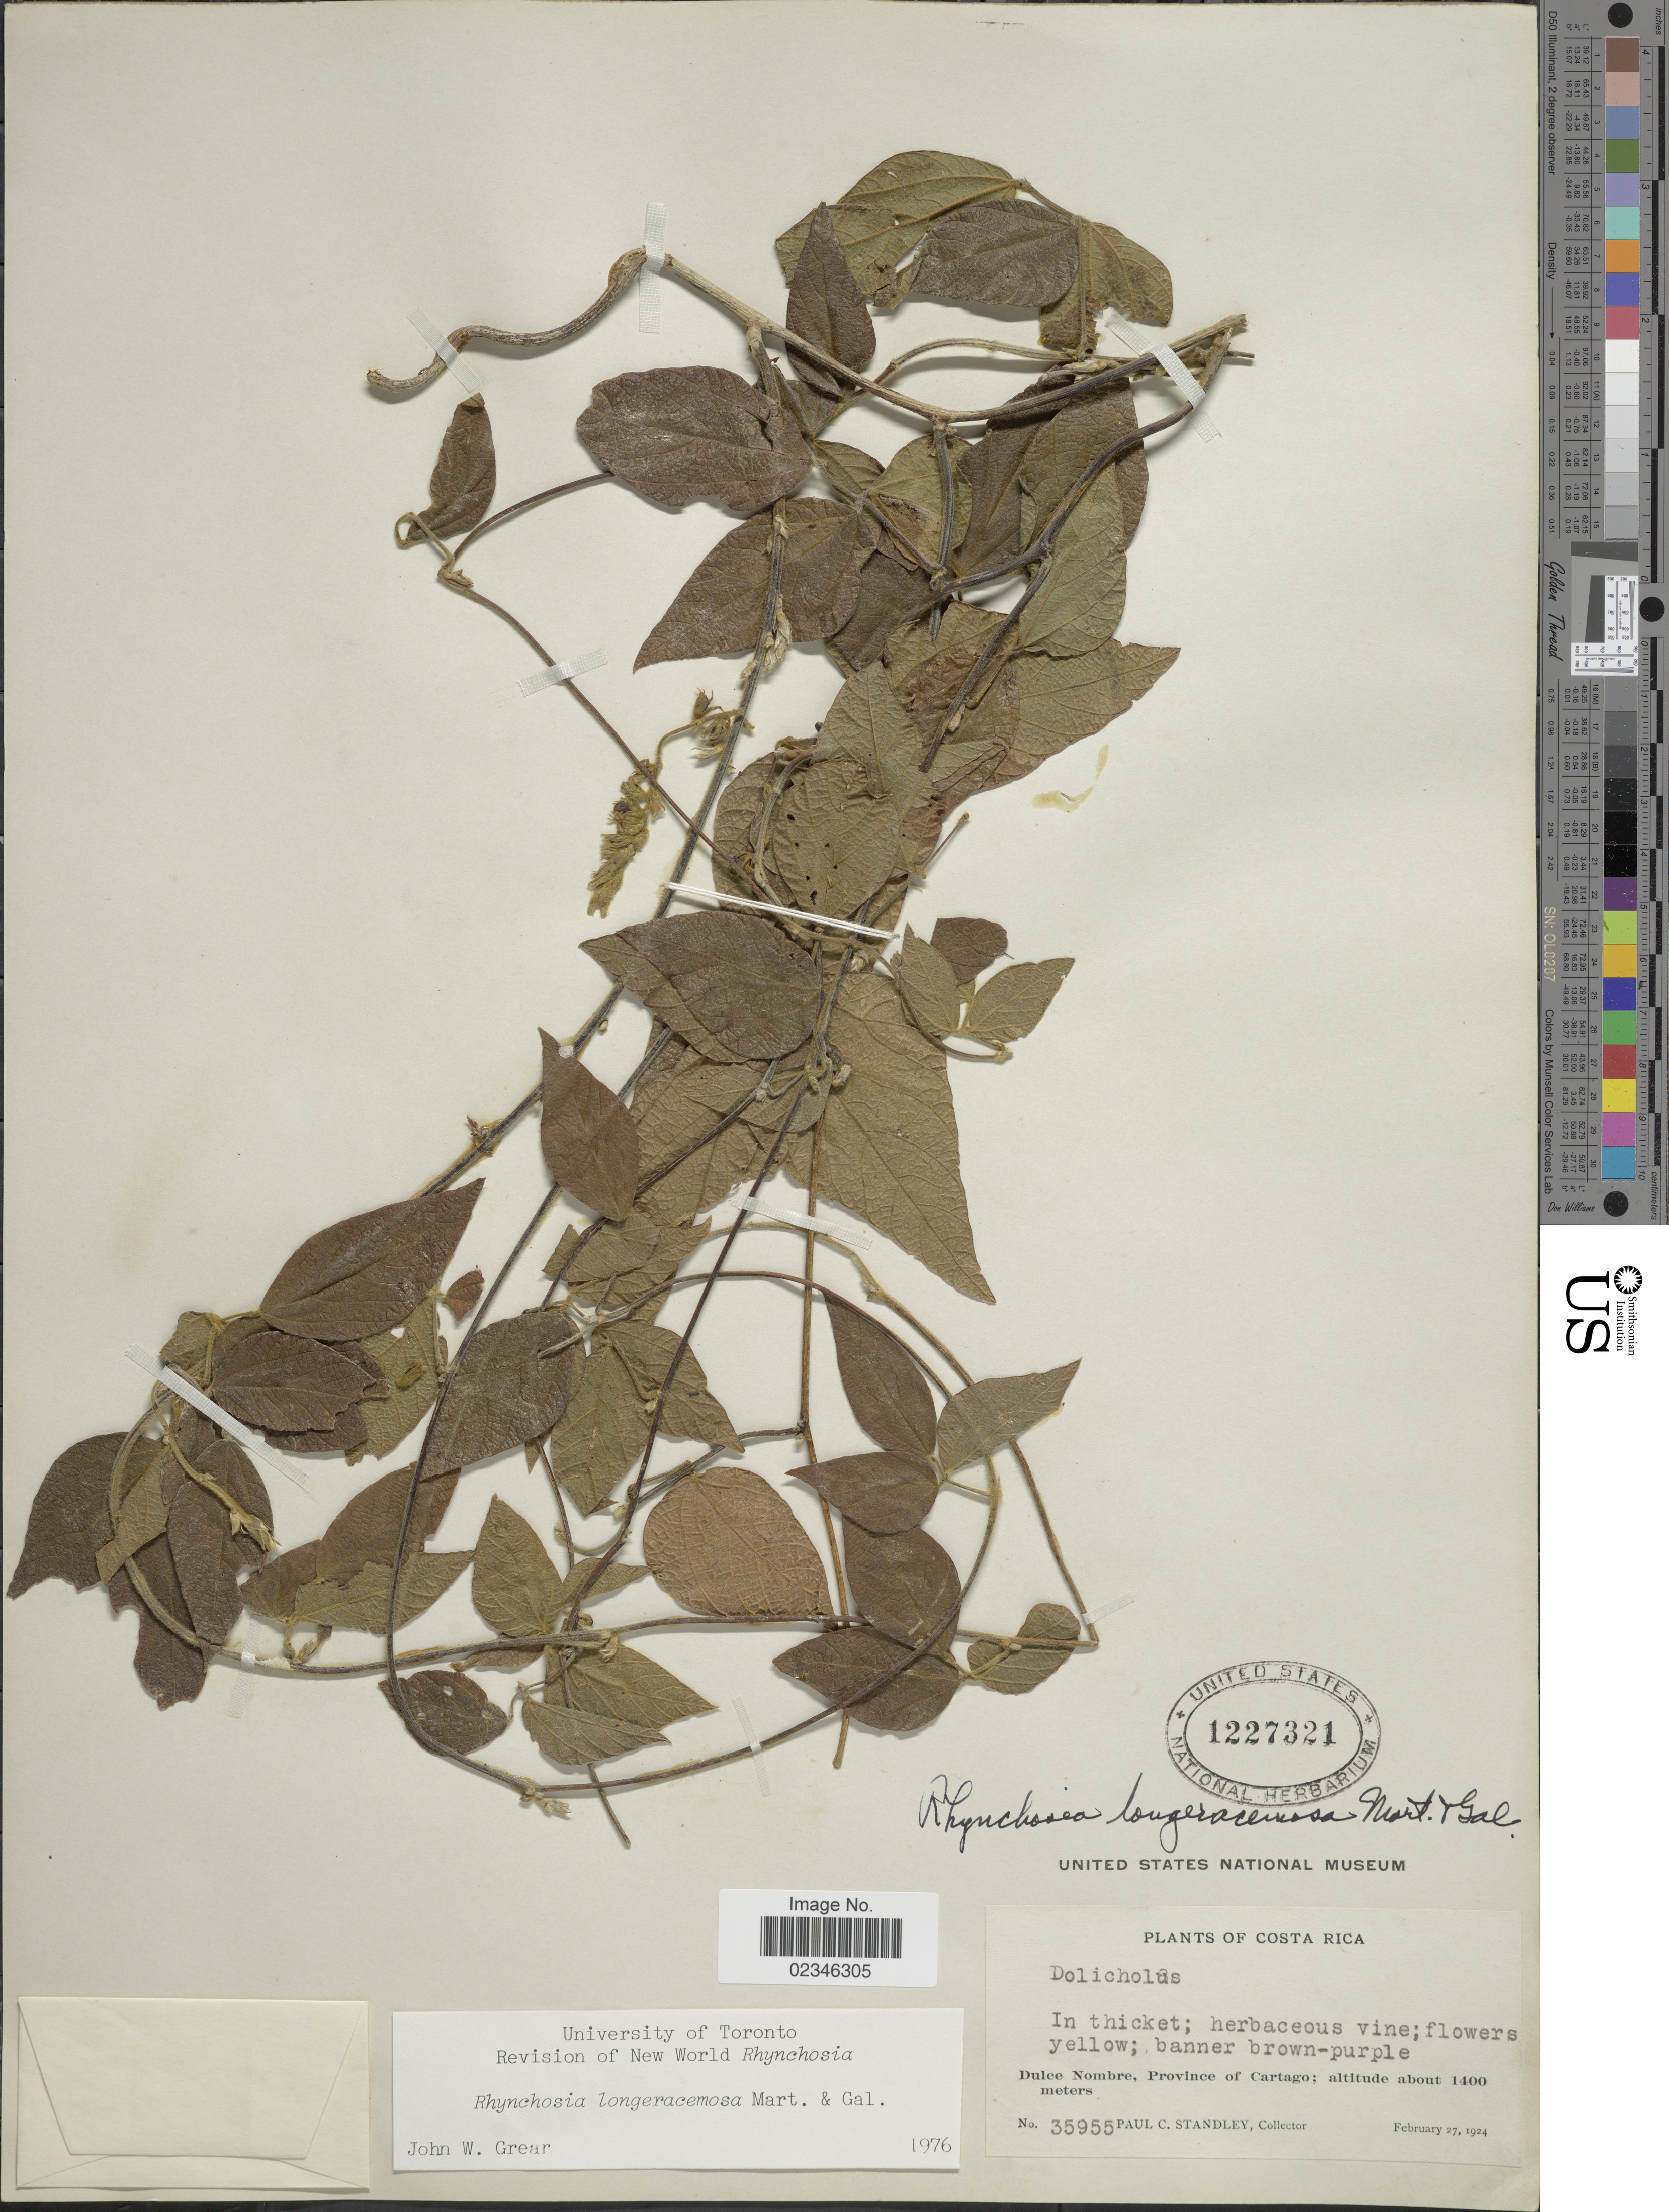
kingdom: Plantae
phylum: Tracheophyta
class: Magnoliopsida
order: Fabales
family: Fabaceae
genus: Rhynchosia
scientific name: Rhynchosia longeracemosa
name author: M. Martens & Galeotti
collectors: P. C. Standley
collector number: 35955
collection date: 1924-02-27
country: Costa Rica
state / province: Cartago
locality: Dulce Nombre, Province of Cartago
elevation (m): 1400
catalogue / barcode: US 1227321